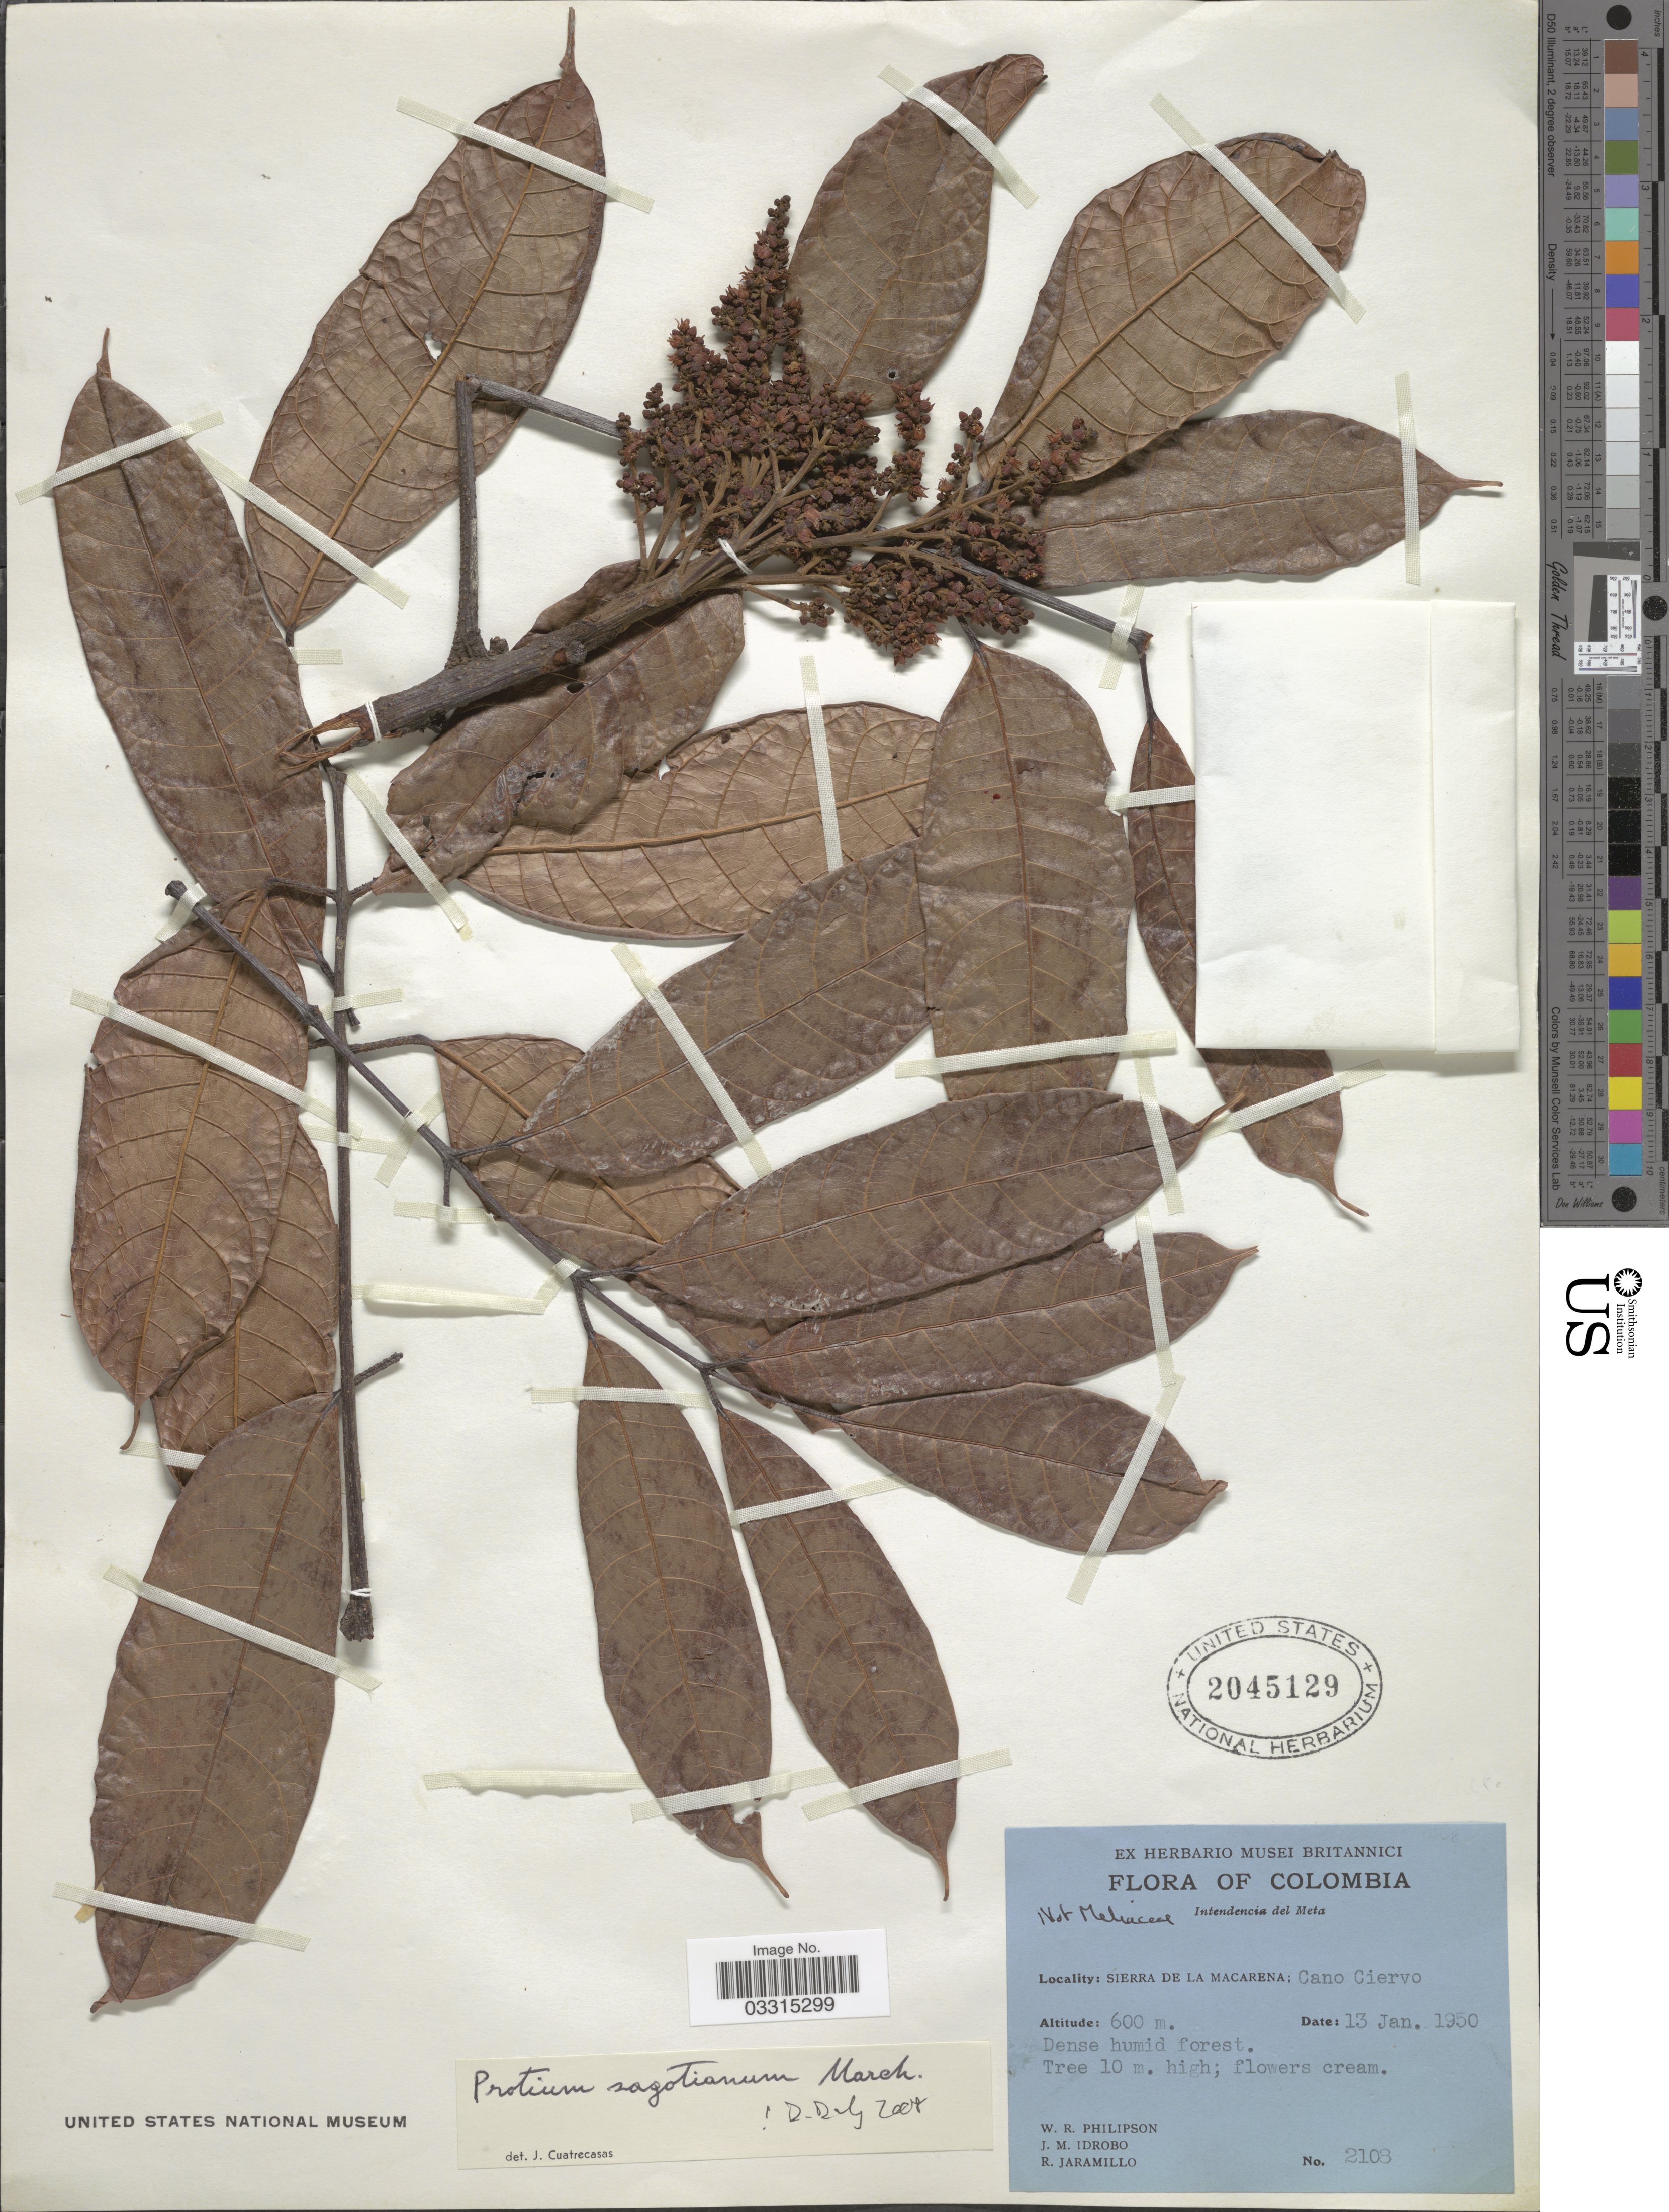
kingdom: Plantae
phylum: Tracheophyta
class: Magnoliopsida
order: Sapindales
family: Burseraceae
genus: Protium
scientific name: Protium sagotianum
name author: Marchand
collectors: W. R. Philipson, J. M. Idrobo & R. Jaramillo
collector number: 2108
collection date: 1950-01-13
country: Colombia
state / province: Meta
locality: Intendencia del Meta. Sierra de La Macarena; Cano Ciervo.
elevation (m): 600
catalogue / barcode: US 2045129